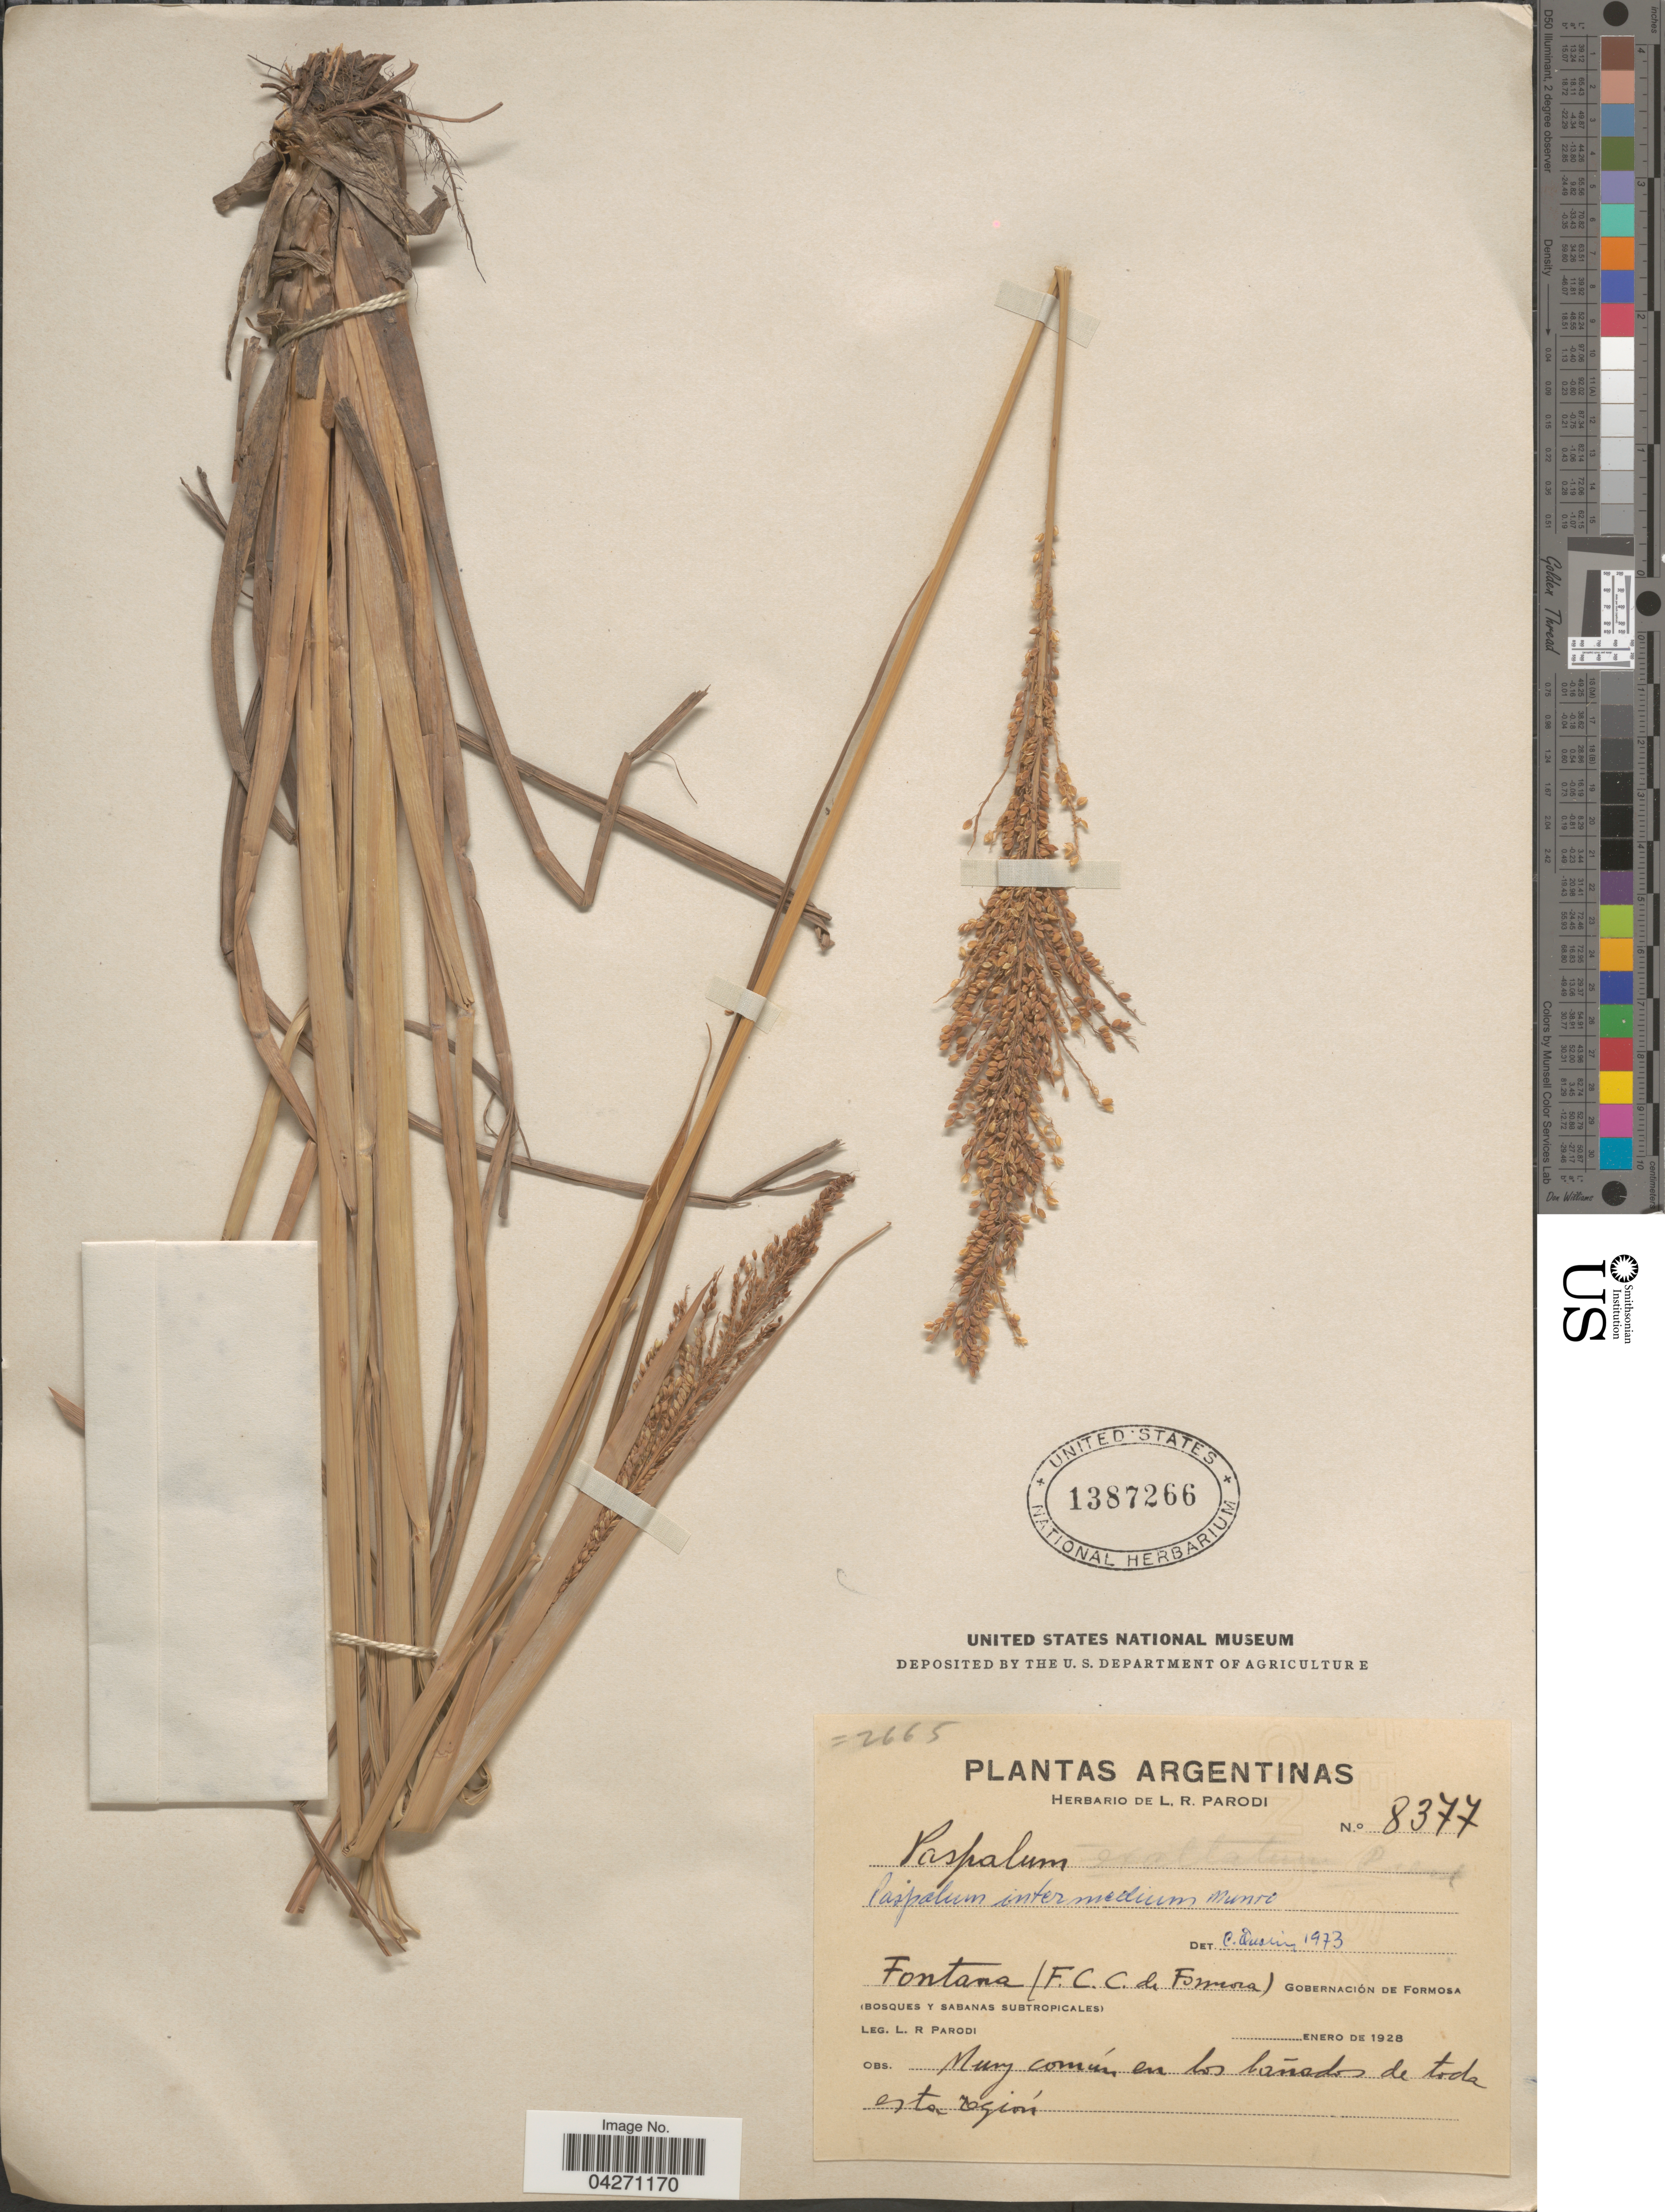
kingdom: Plantae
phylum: Tracheophyta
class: Liliopsida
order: Poales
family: Poaceae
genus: Paspalum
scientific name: Paspalum intermedium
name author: Munro ex Morong & Britton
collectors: L. R. Parodi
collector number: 8377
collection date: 1928-01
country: Argentina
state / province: Formosa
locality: Fontana (F. C. C. de Formosa). Gobernación de Formosa (Bosques y sabanas subtropicales).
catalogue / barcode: US 1387266